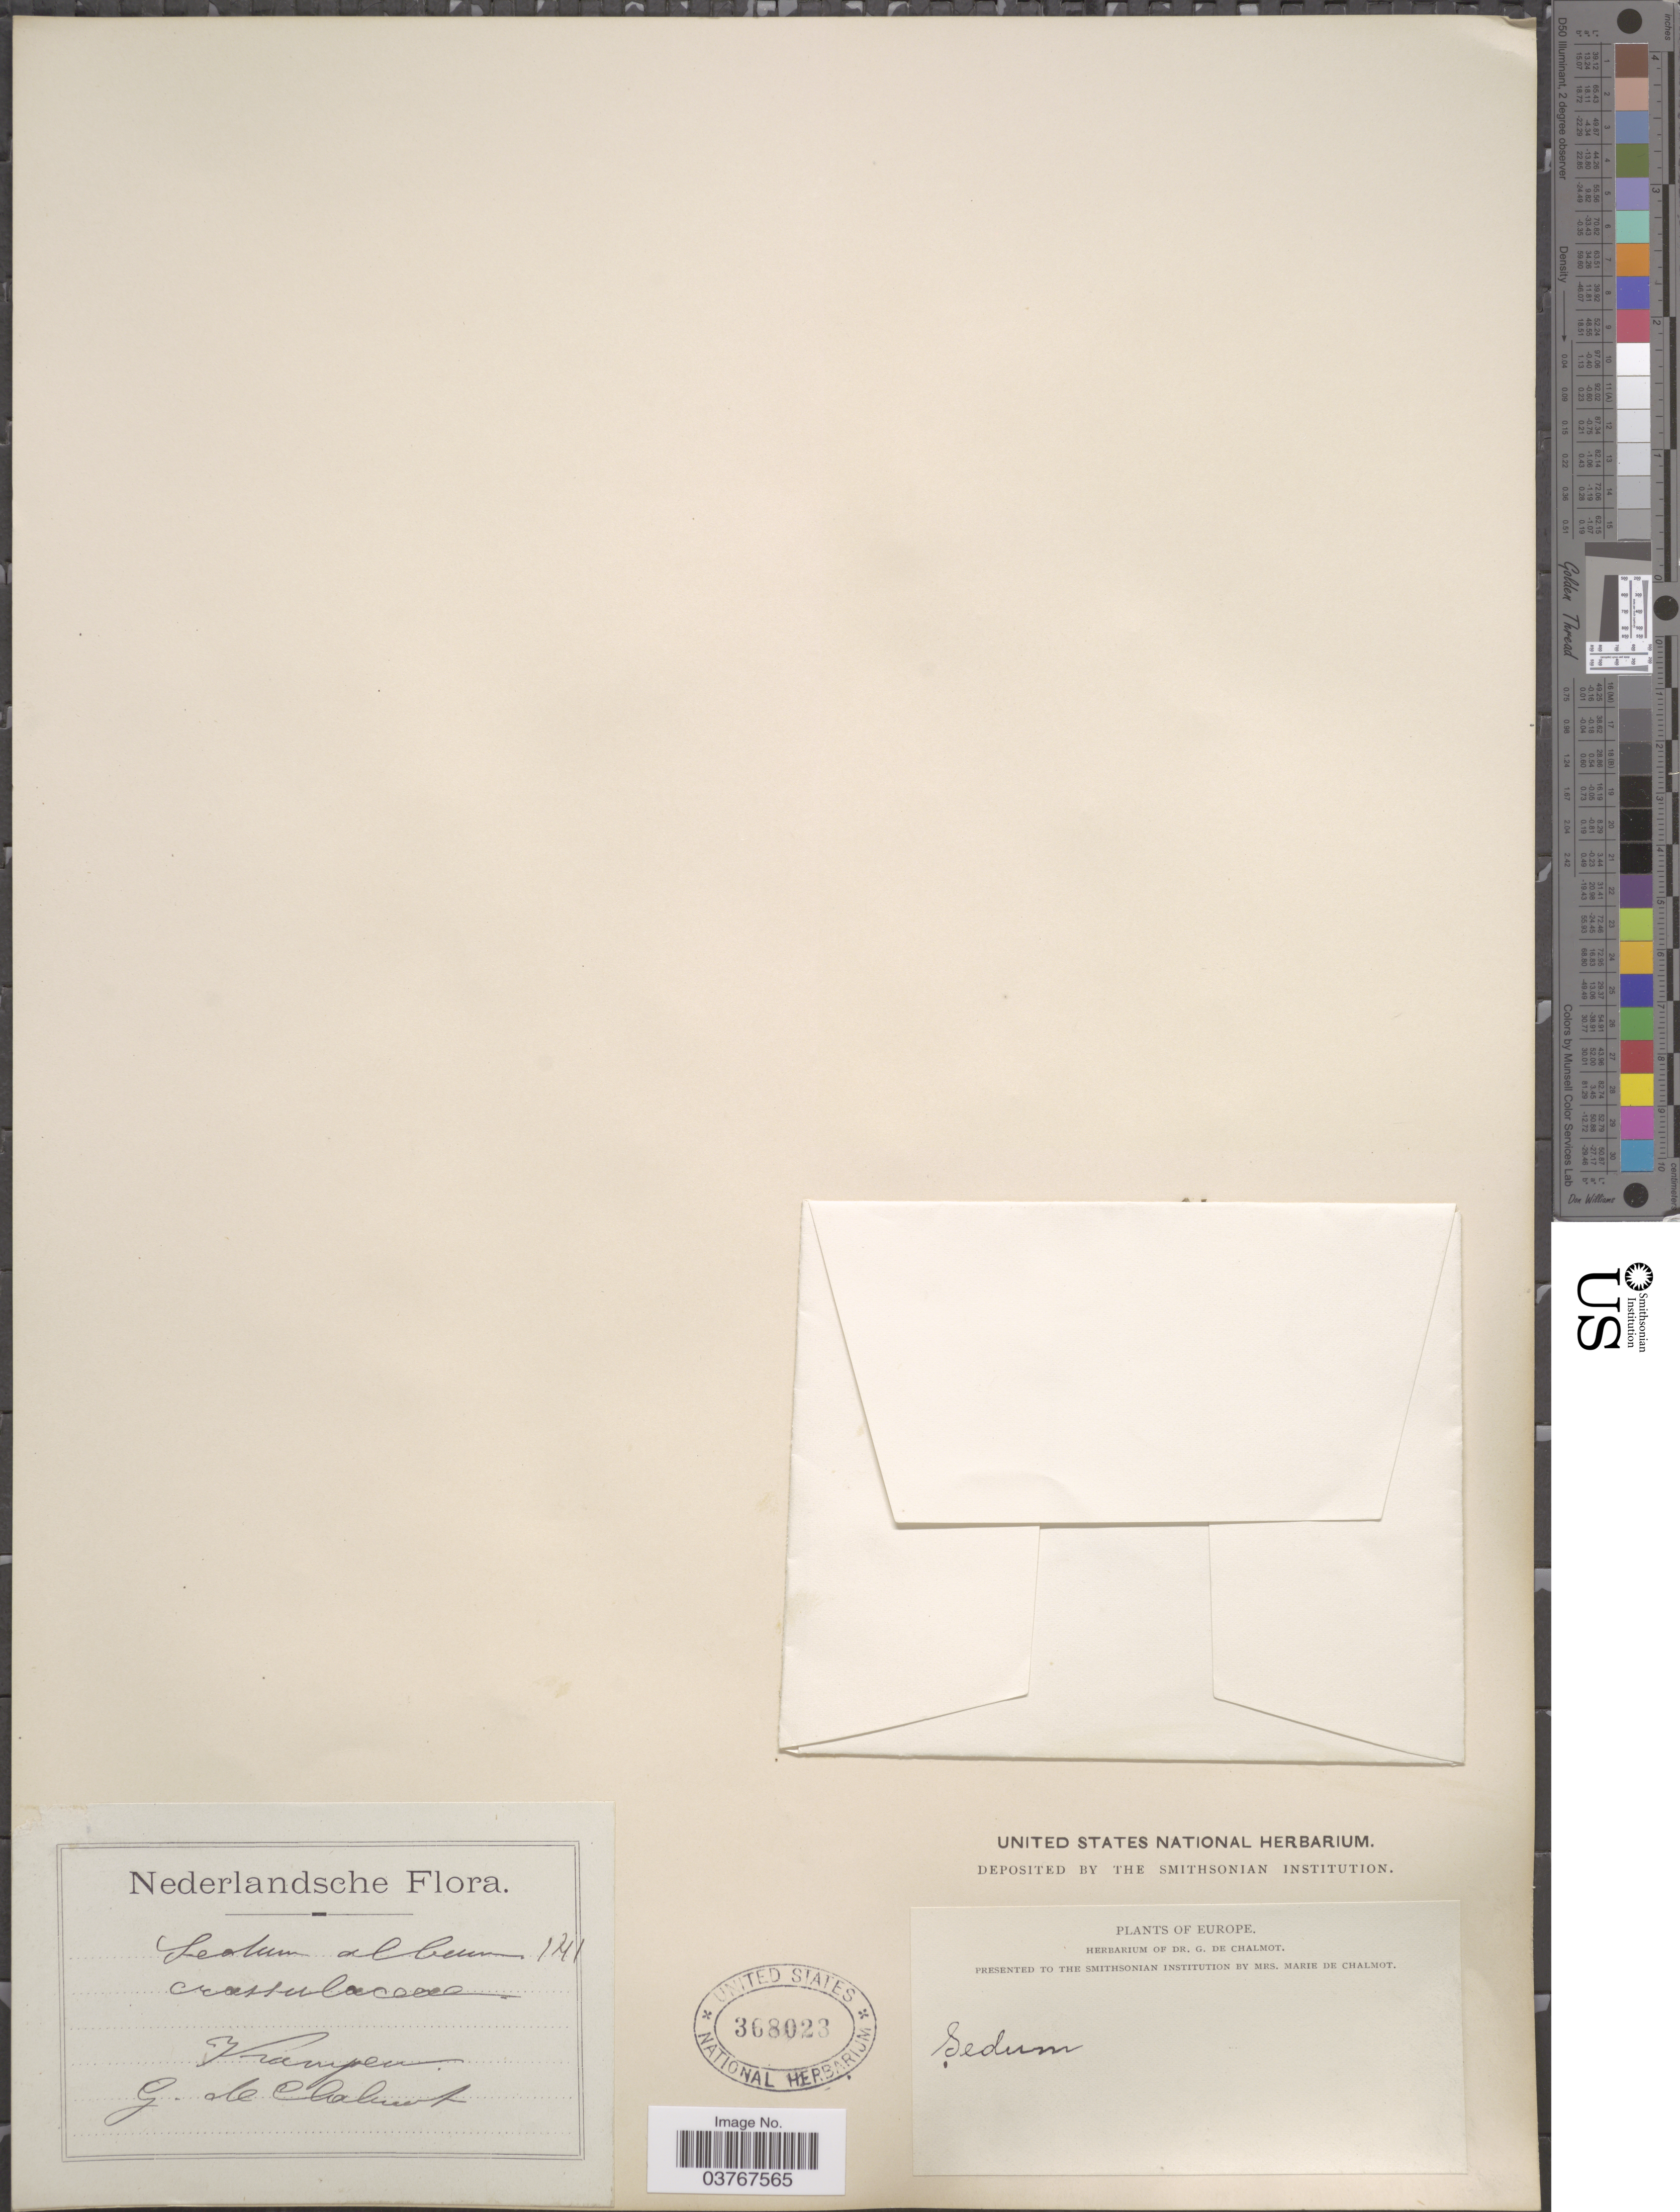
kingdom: Plantae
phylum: Tracheophyta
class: Magnoliopsida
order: Saxifragales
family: Crassulaceae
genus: Sedum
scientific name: Sedum album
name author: L.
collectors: G. de Chalmot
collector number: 141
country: Netherlands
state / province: Overijssel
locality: Kampen.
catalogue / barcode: US 368023